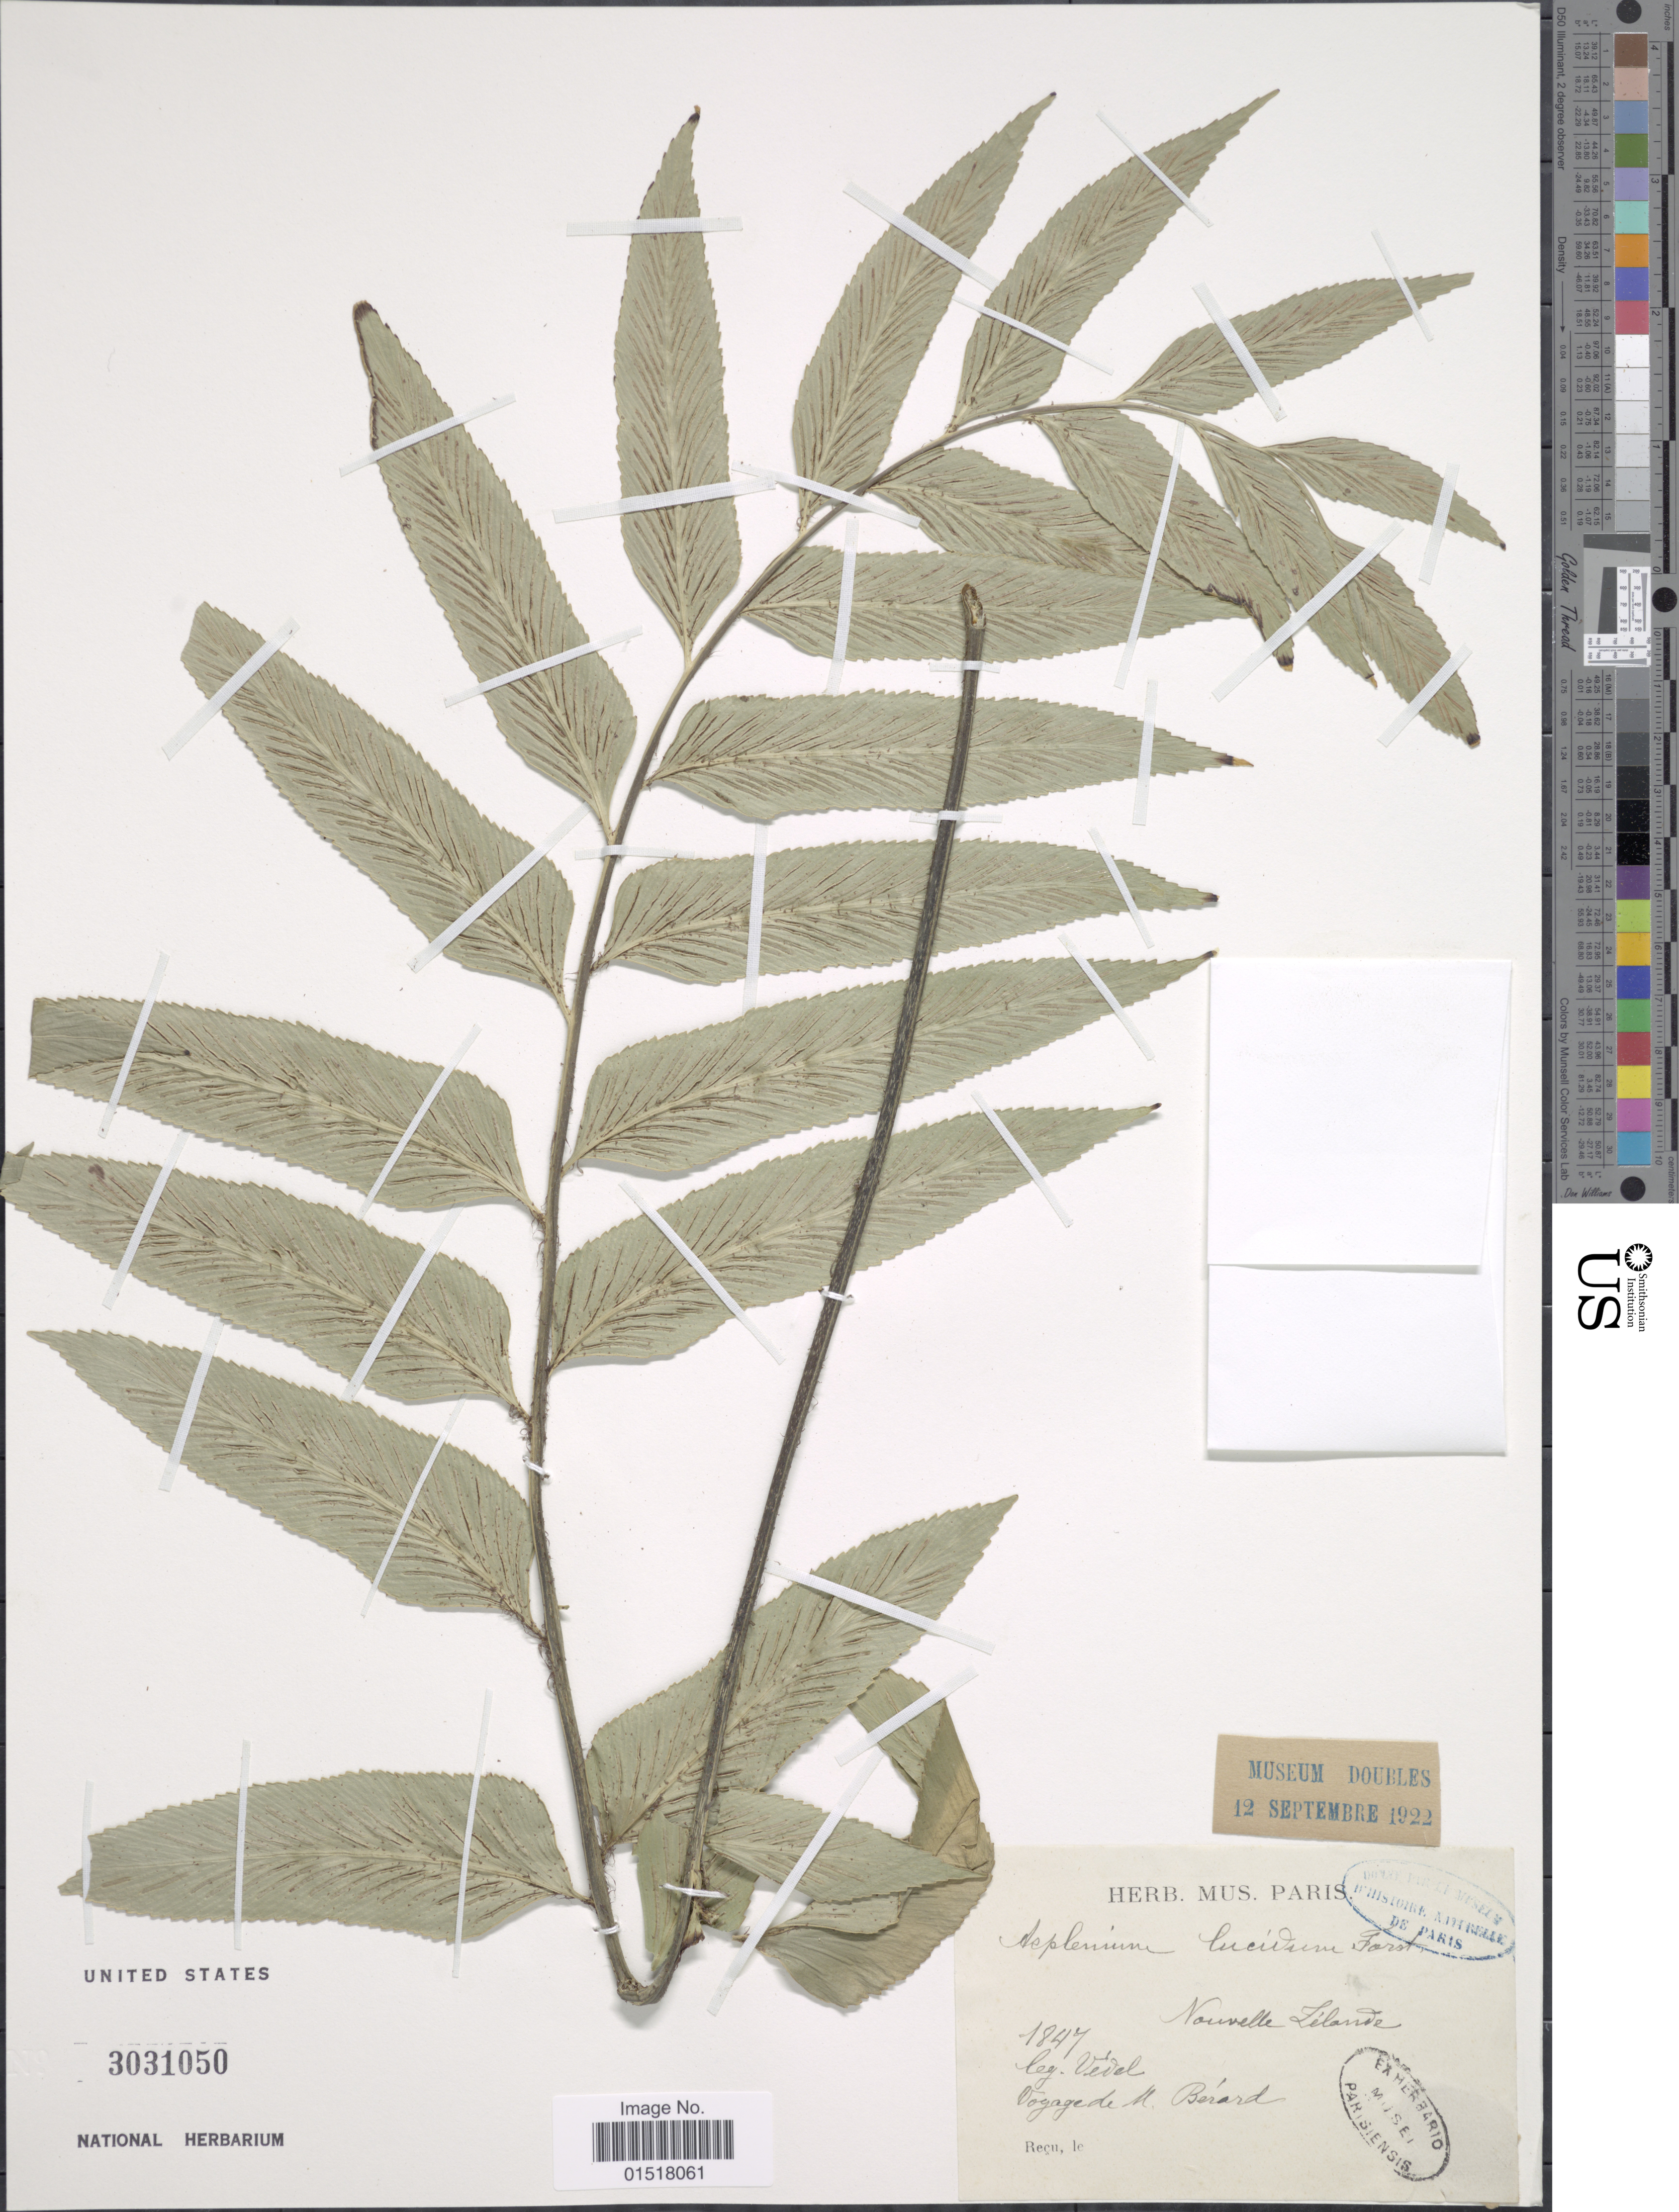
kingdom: Plantae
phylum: Tracheophyta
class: Polypodiopsida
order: Polypodiales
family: Aspleniaceae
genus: Asplenium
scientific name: Asplenium oblongifolium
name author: Colenso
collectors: Vidal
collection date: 1847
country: New Zealand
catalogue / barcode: US 3031050